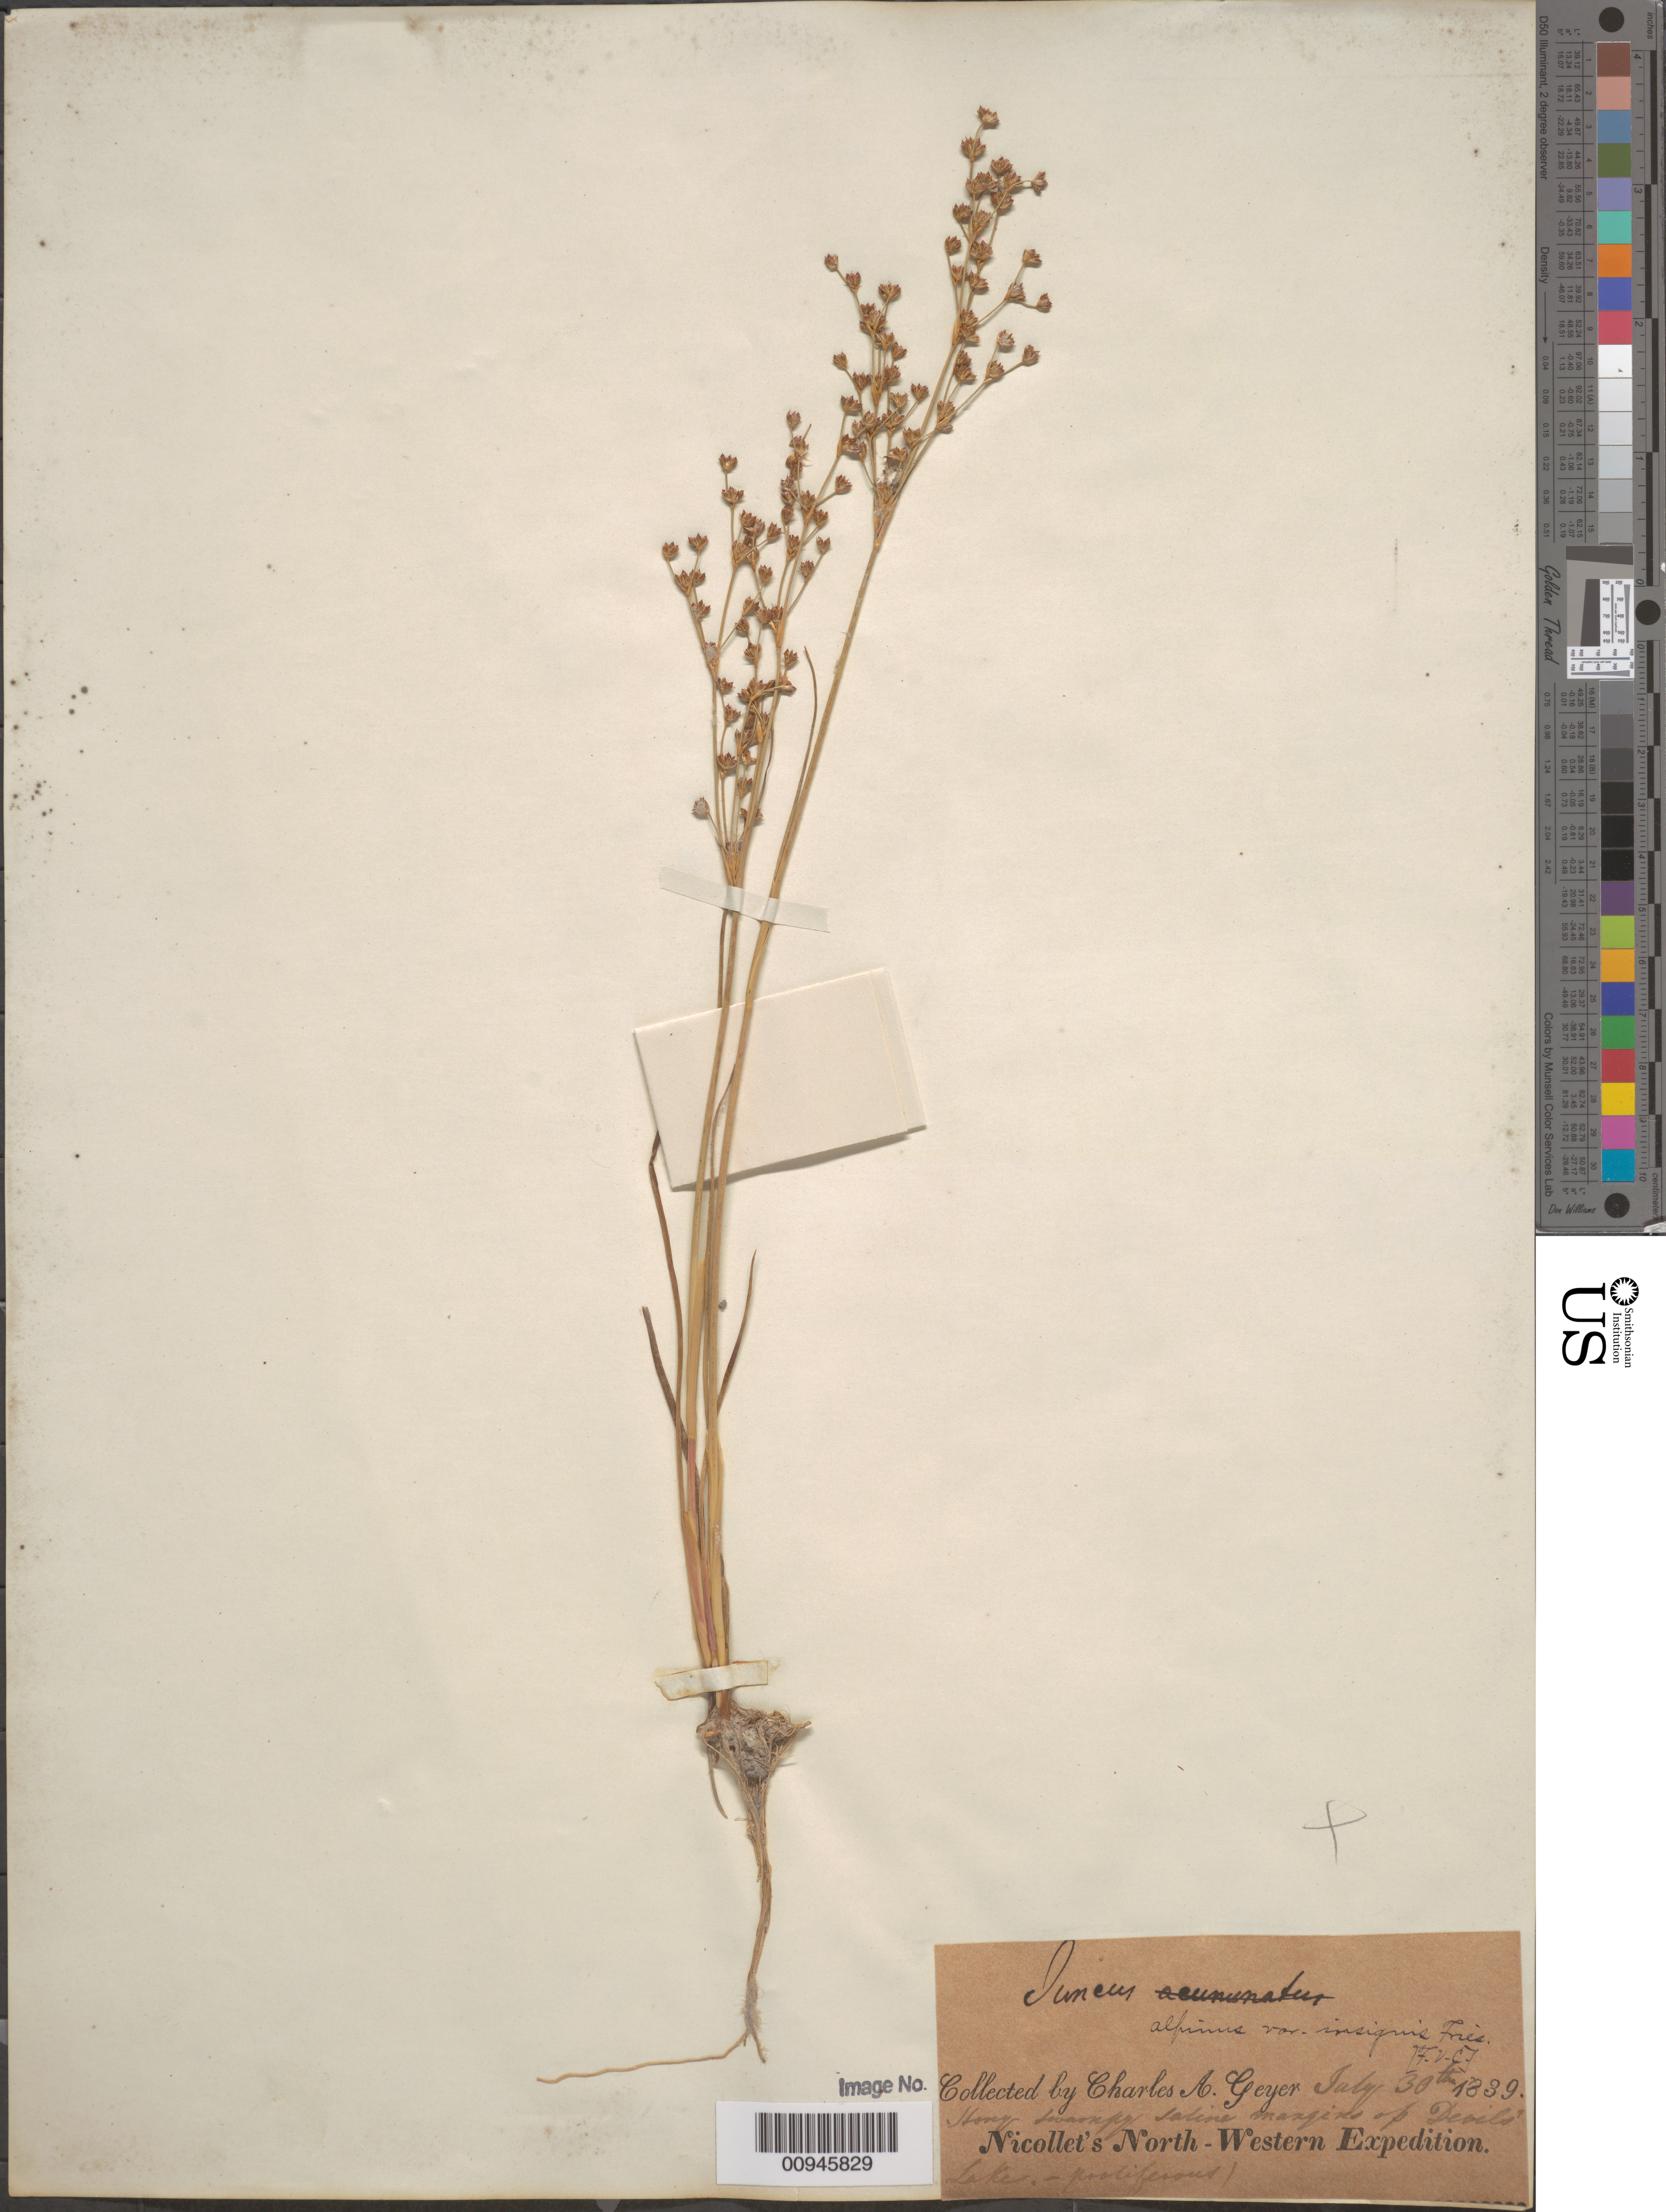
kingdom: Plantae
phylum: Tracheophyta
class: Liliopsida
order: Poales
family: Juncaceae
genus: Juncus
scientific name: Juncus alpinus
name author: Vill.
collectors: C. A. Geyer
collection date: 1839-07-30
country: United States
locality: Along swampy saline margins of Devils' Lake. Nicollet's North - Western.